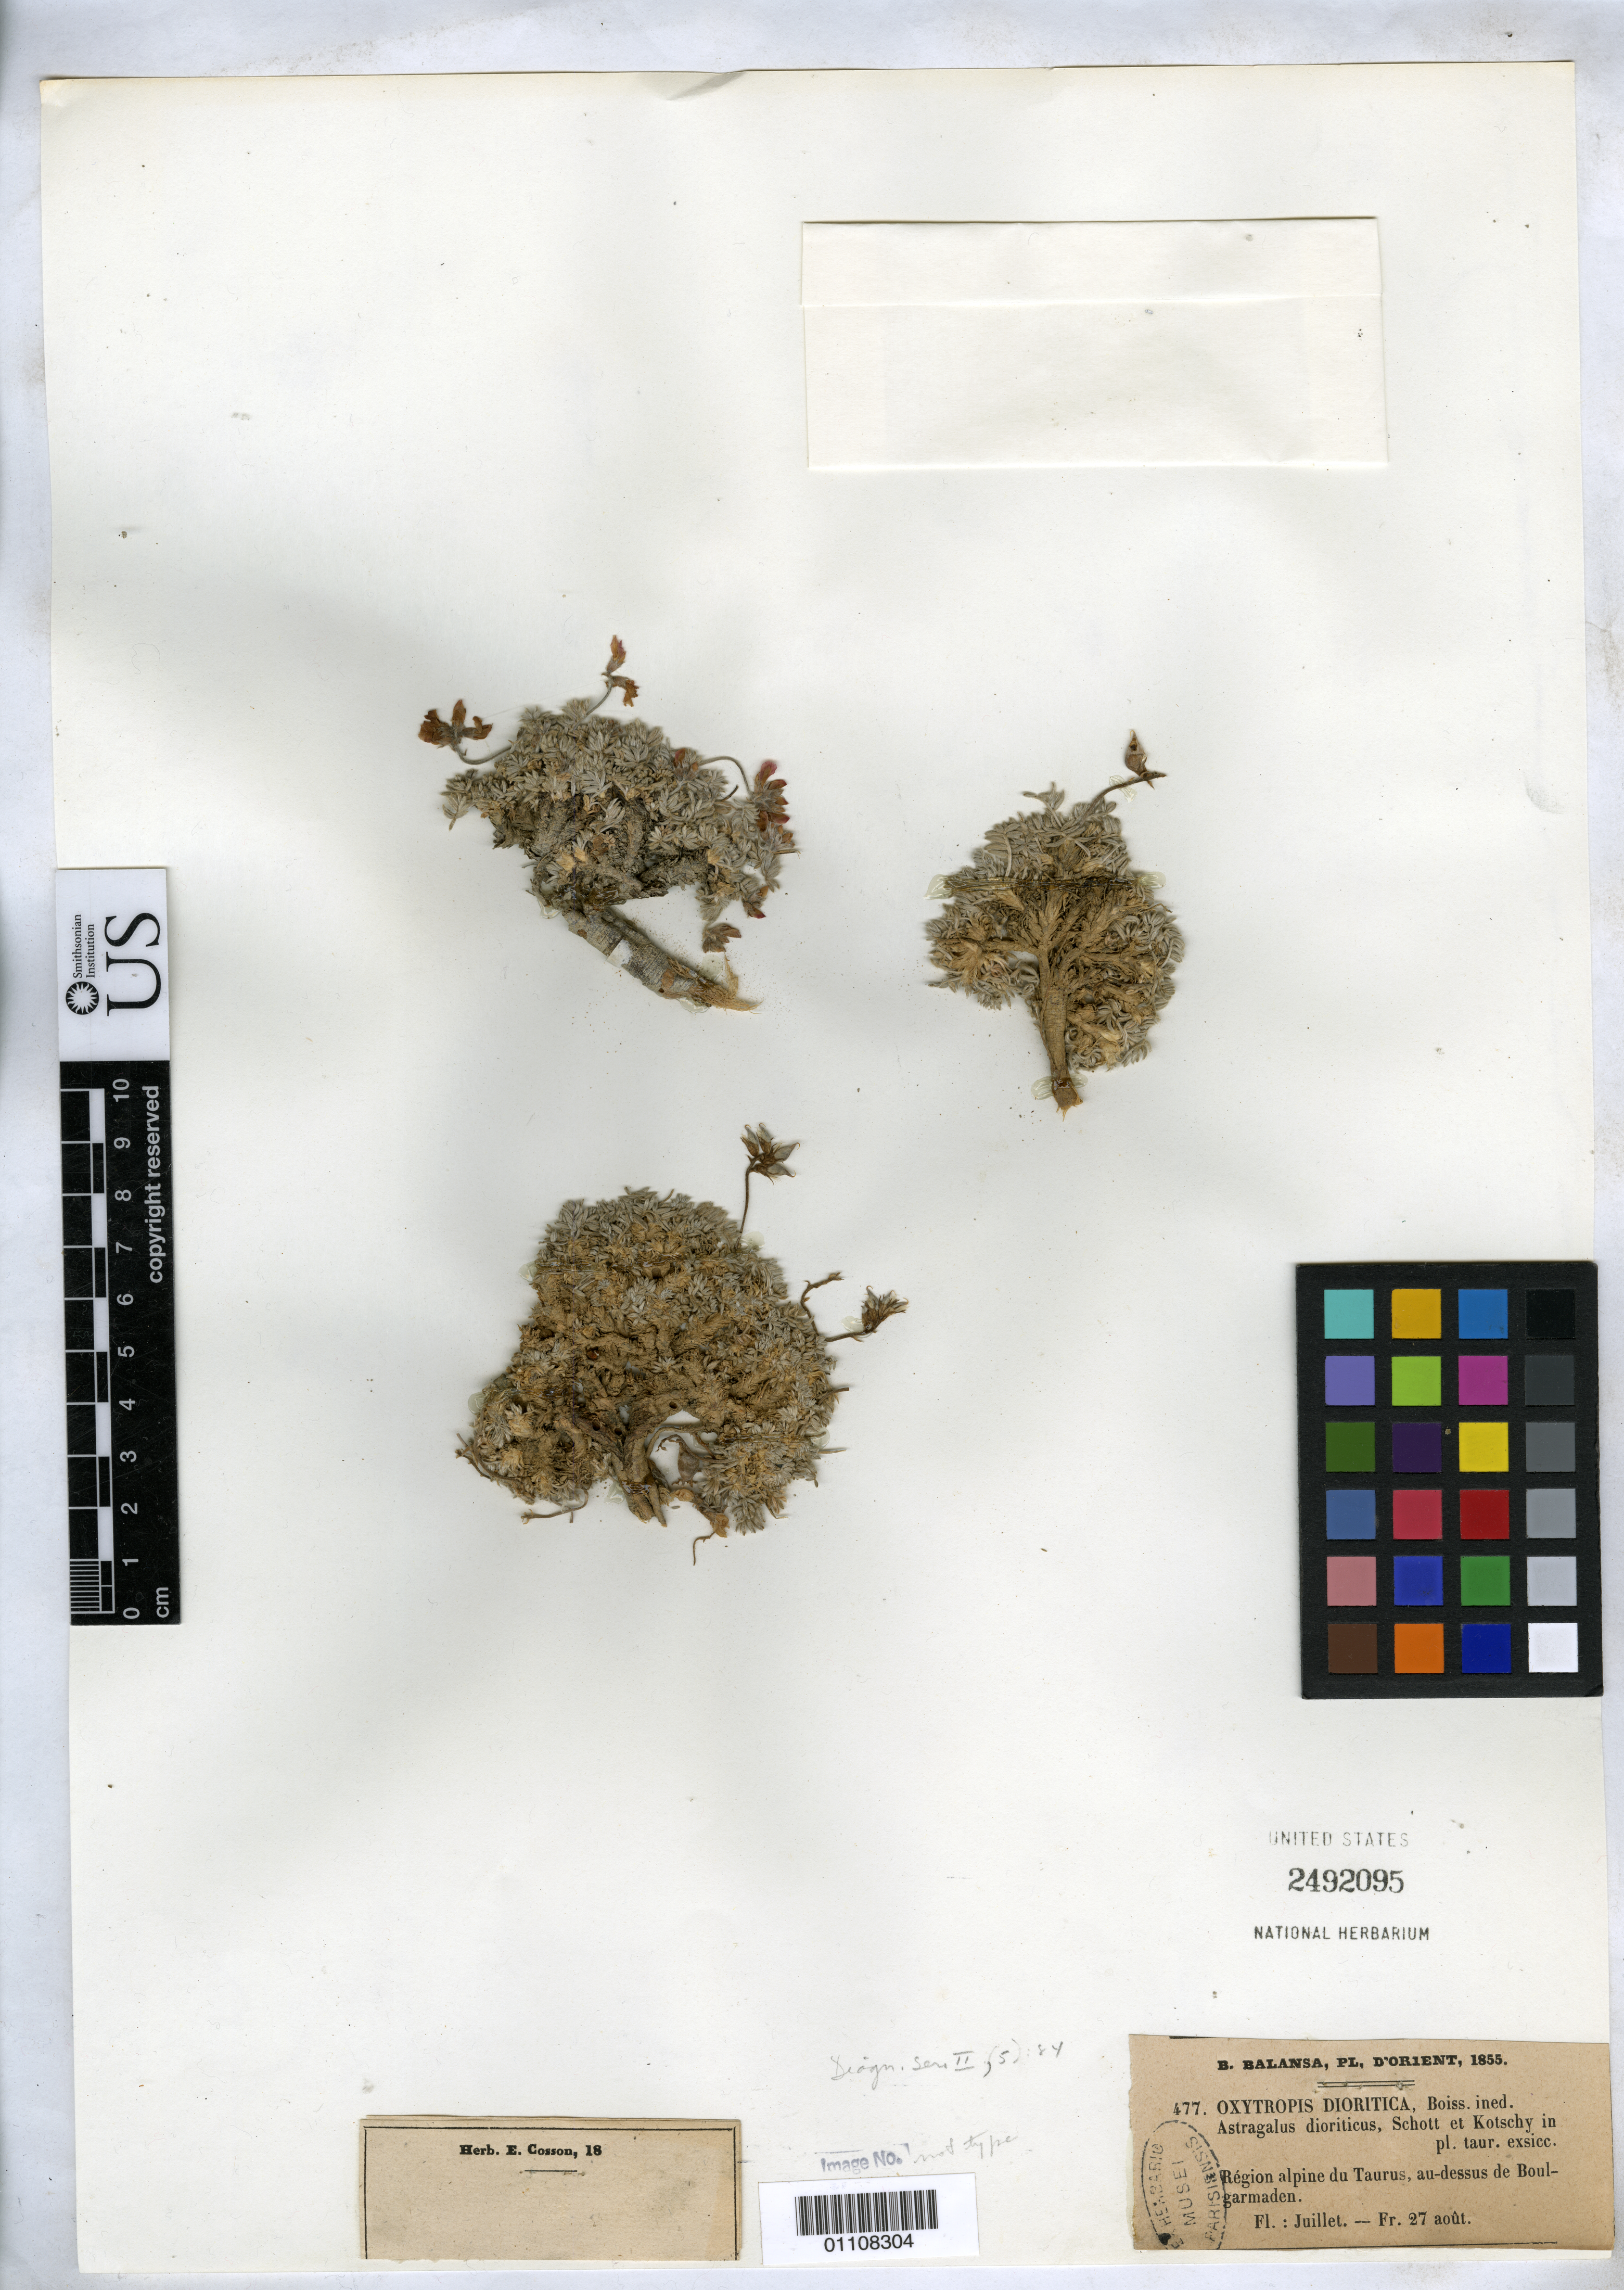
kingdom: Plantae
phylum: Tracheophyta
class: Magnoliopsida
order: Fabales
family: Fabaceae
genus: Oxytropis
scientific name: Oxytropis dioritica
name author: Boiss.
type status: Possible Syntype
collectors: B. Balansa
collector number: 477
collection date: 1855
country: Turkey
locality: Region alpine du Taurus, au-dessus de Boulgarmaden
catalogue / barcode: US 2492095